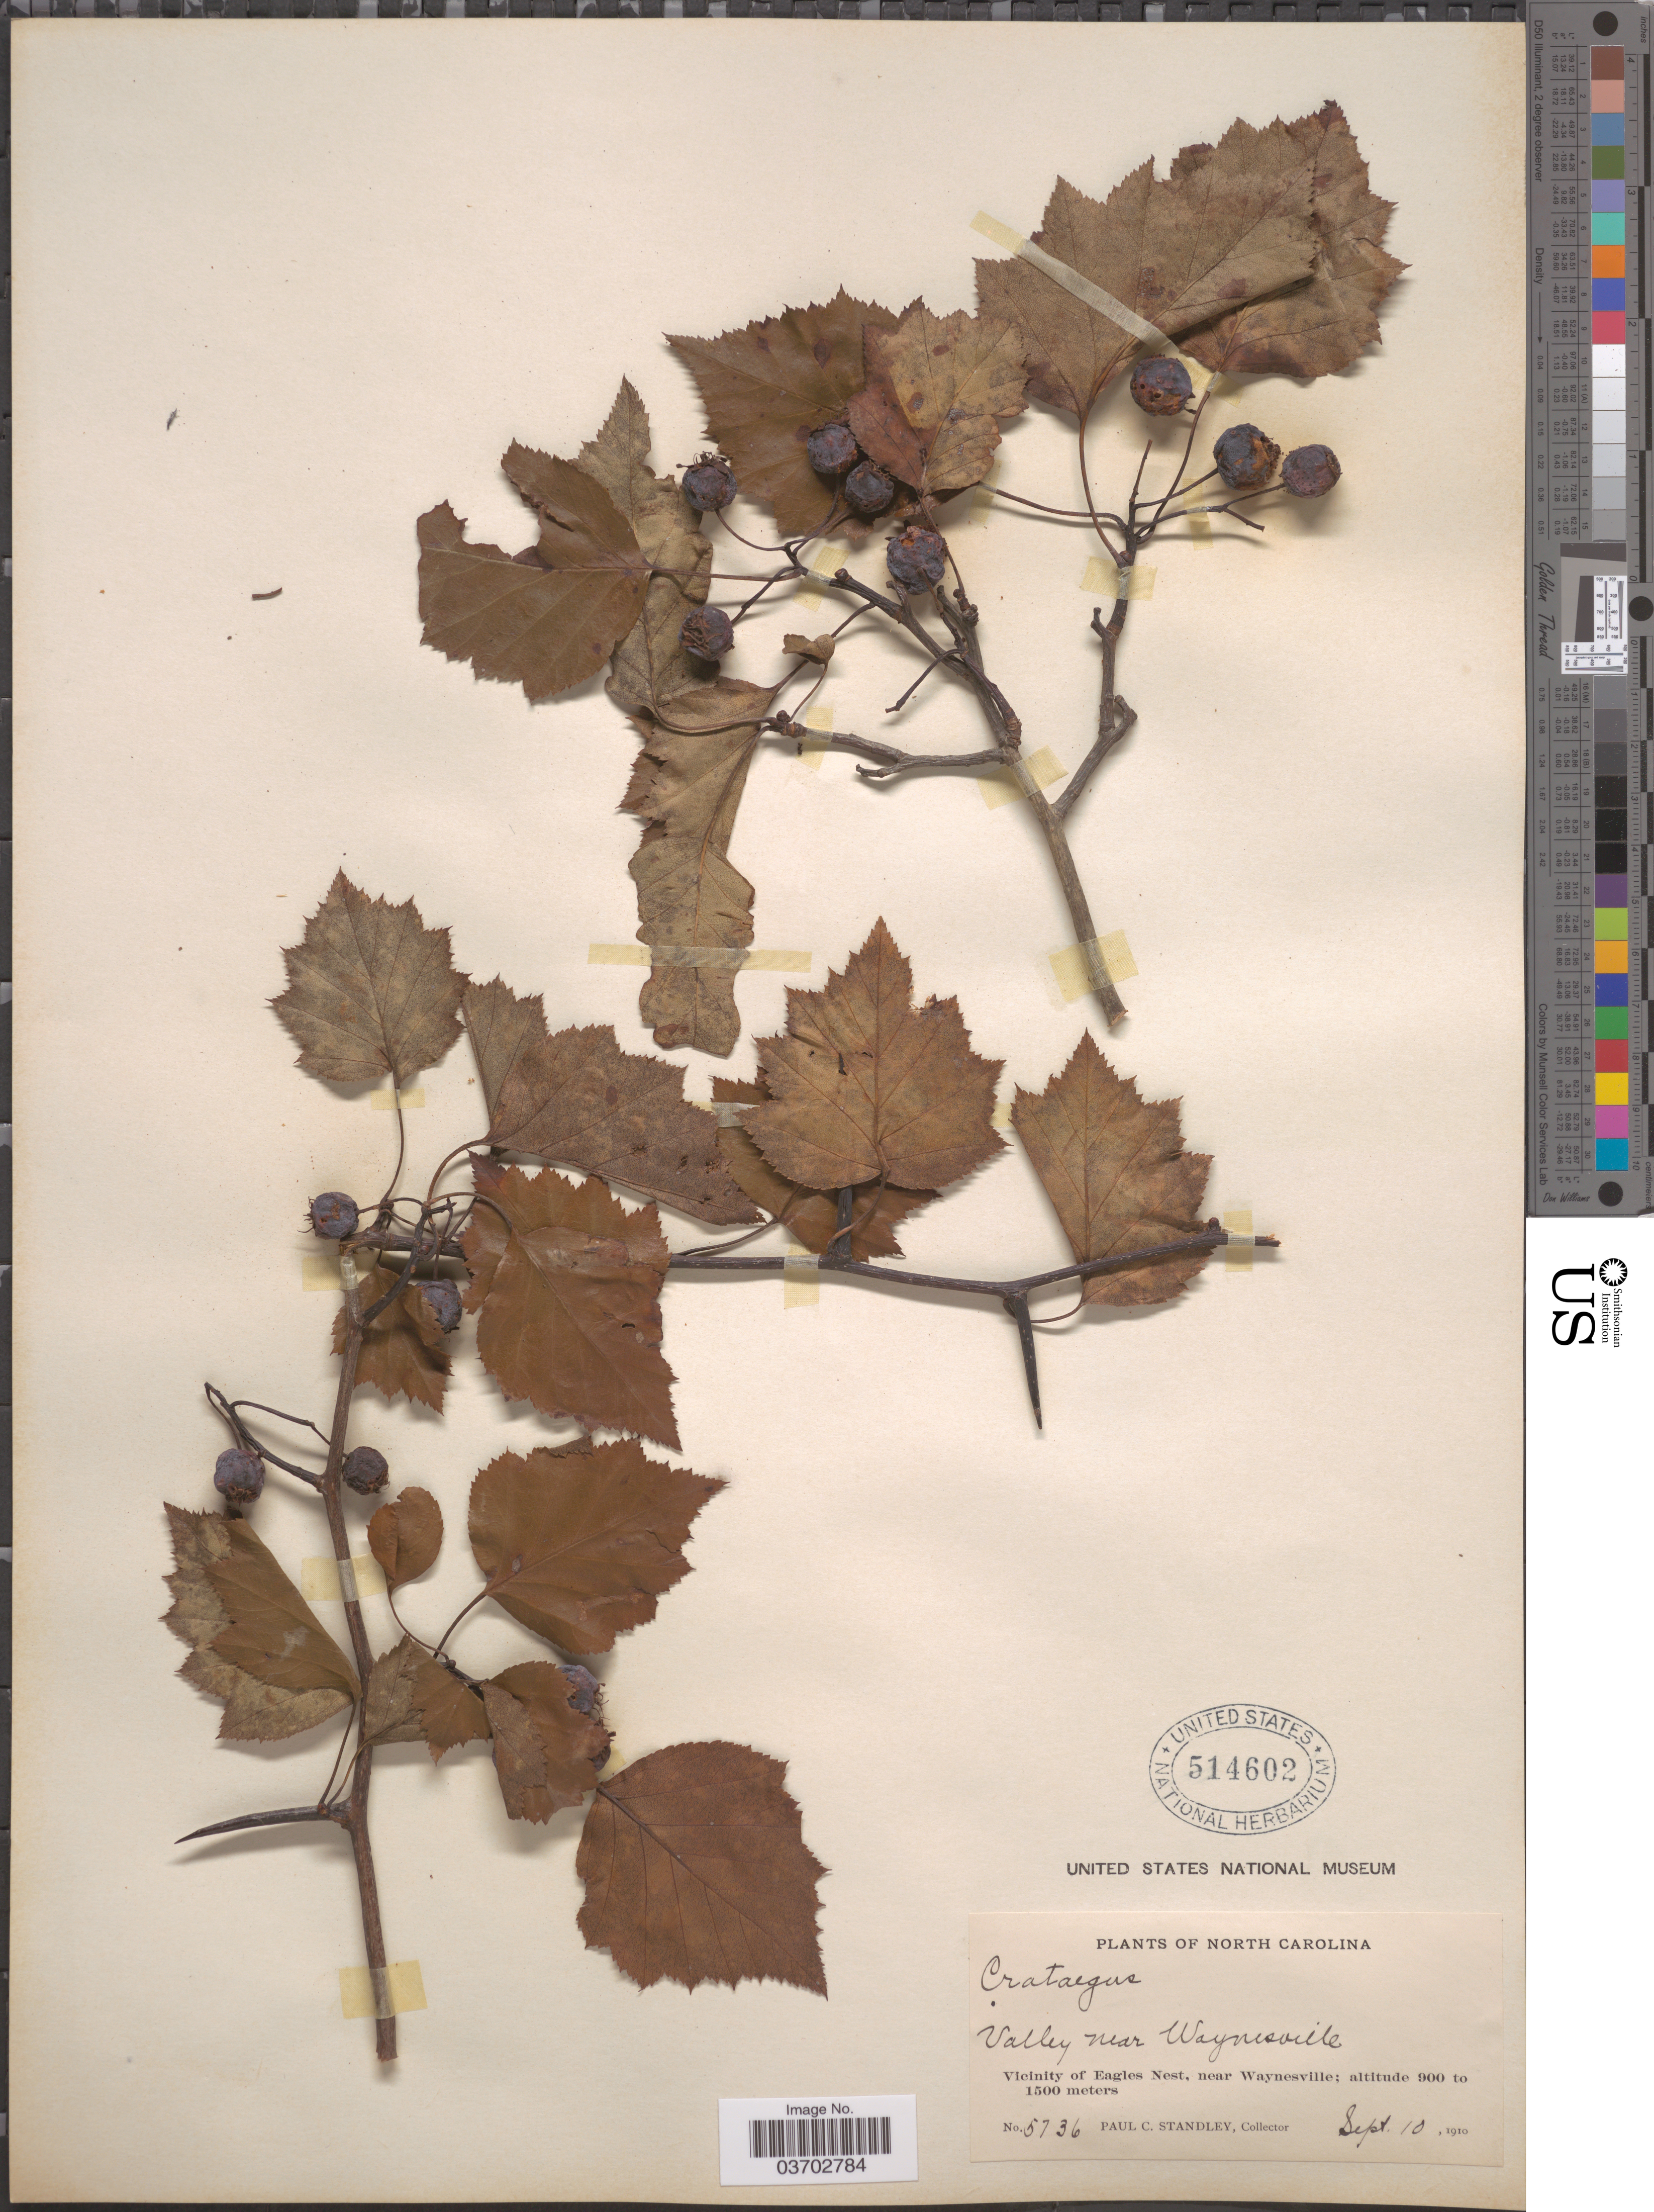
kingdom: Plantae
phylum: Tracheophyta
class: Magnoliopsida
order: Rosales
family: Rosaceae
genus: Crataegus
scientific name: Crataegus sp.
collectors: P. C. Standley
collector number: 5736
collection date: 1910-09-10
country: United States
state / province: North Carolina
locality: Valley near Waynesville. Vicinity of Eagles Nest, near Waynesville.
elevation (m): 900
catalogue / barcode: US 514602